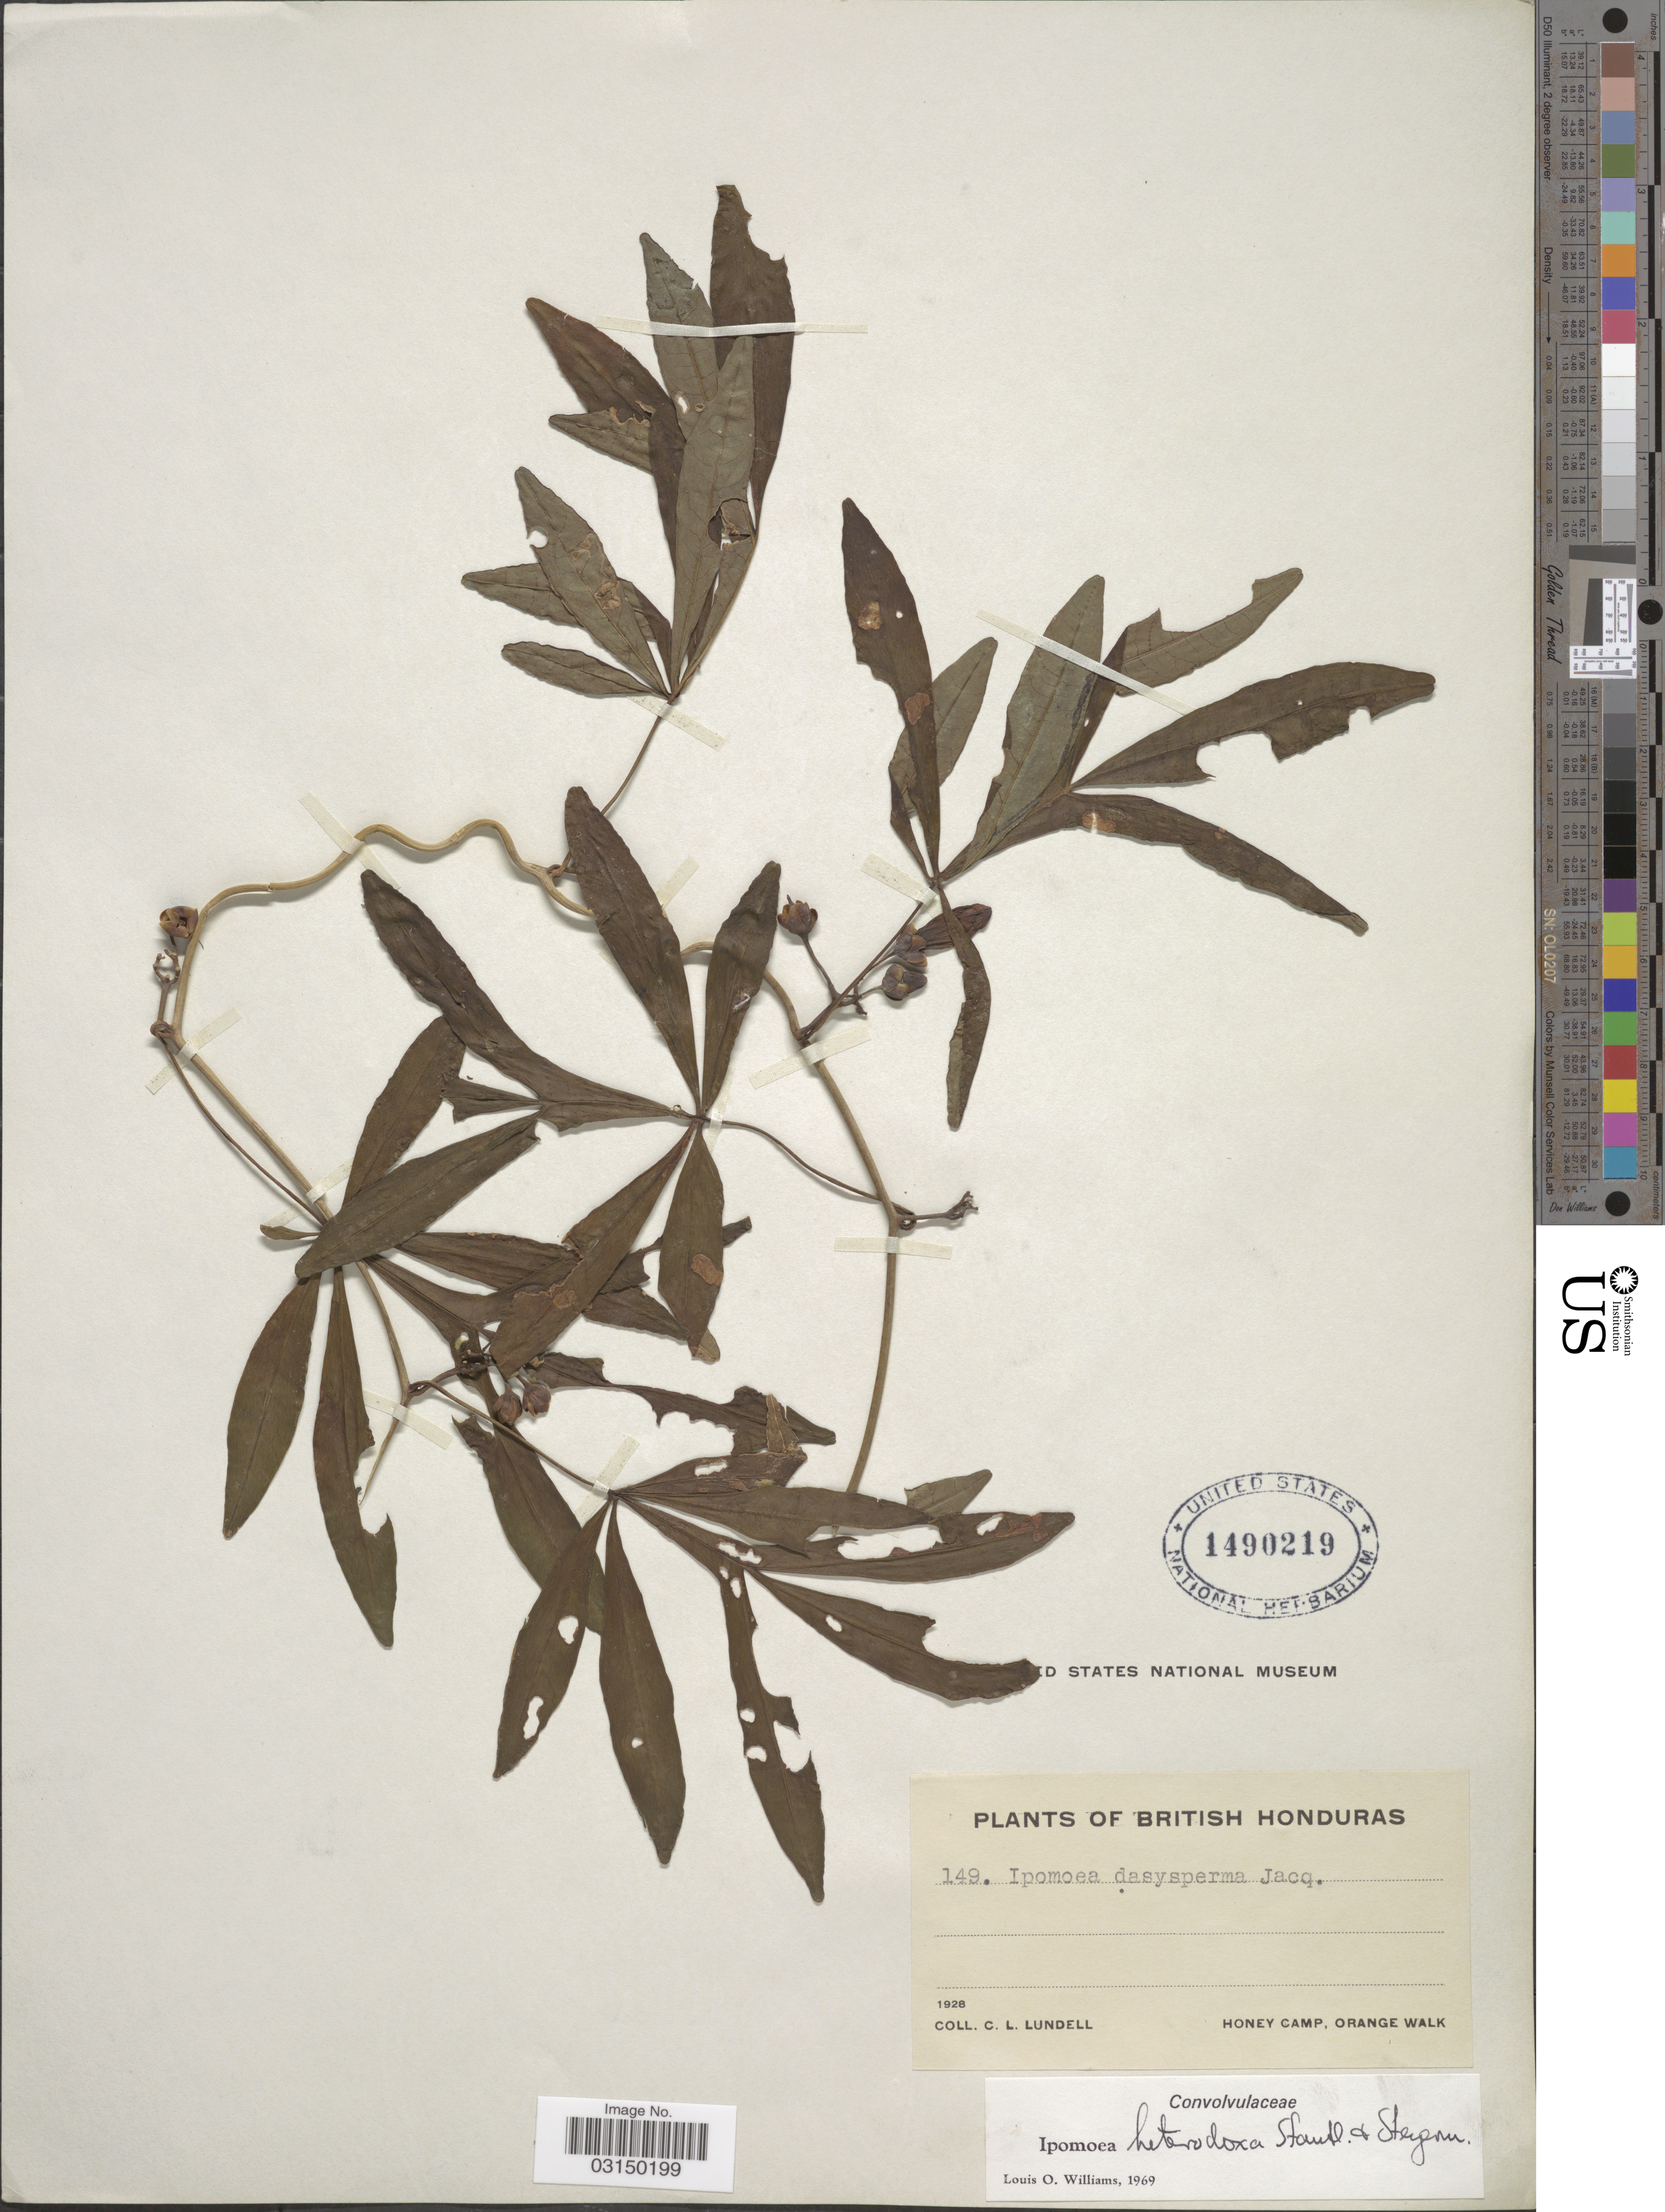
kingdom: Plantae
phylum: Tracheophyta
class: Magnoliopsida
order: Solanales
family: Convolvulaceae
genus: Ipomoea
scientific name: Ipomoea heterodoxa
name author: Standl. & Steyerm.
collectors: C. L. Lundell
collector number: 149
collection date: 1928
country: Belize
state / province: Orange Walk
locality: British Honduras. Honey Camp.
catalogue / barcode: US 1490219